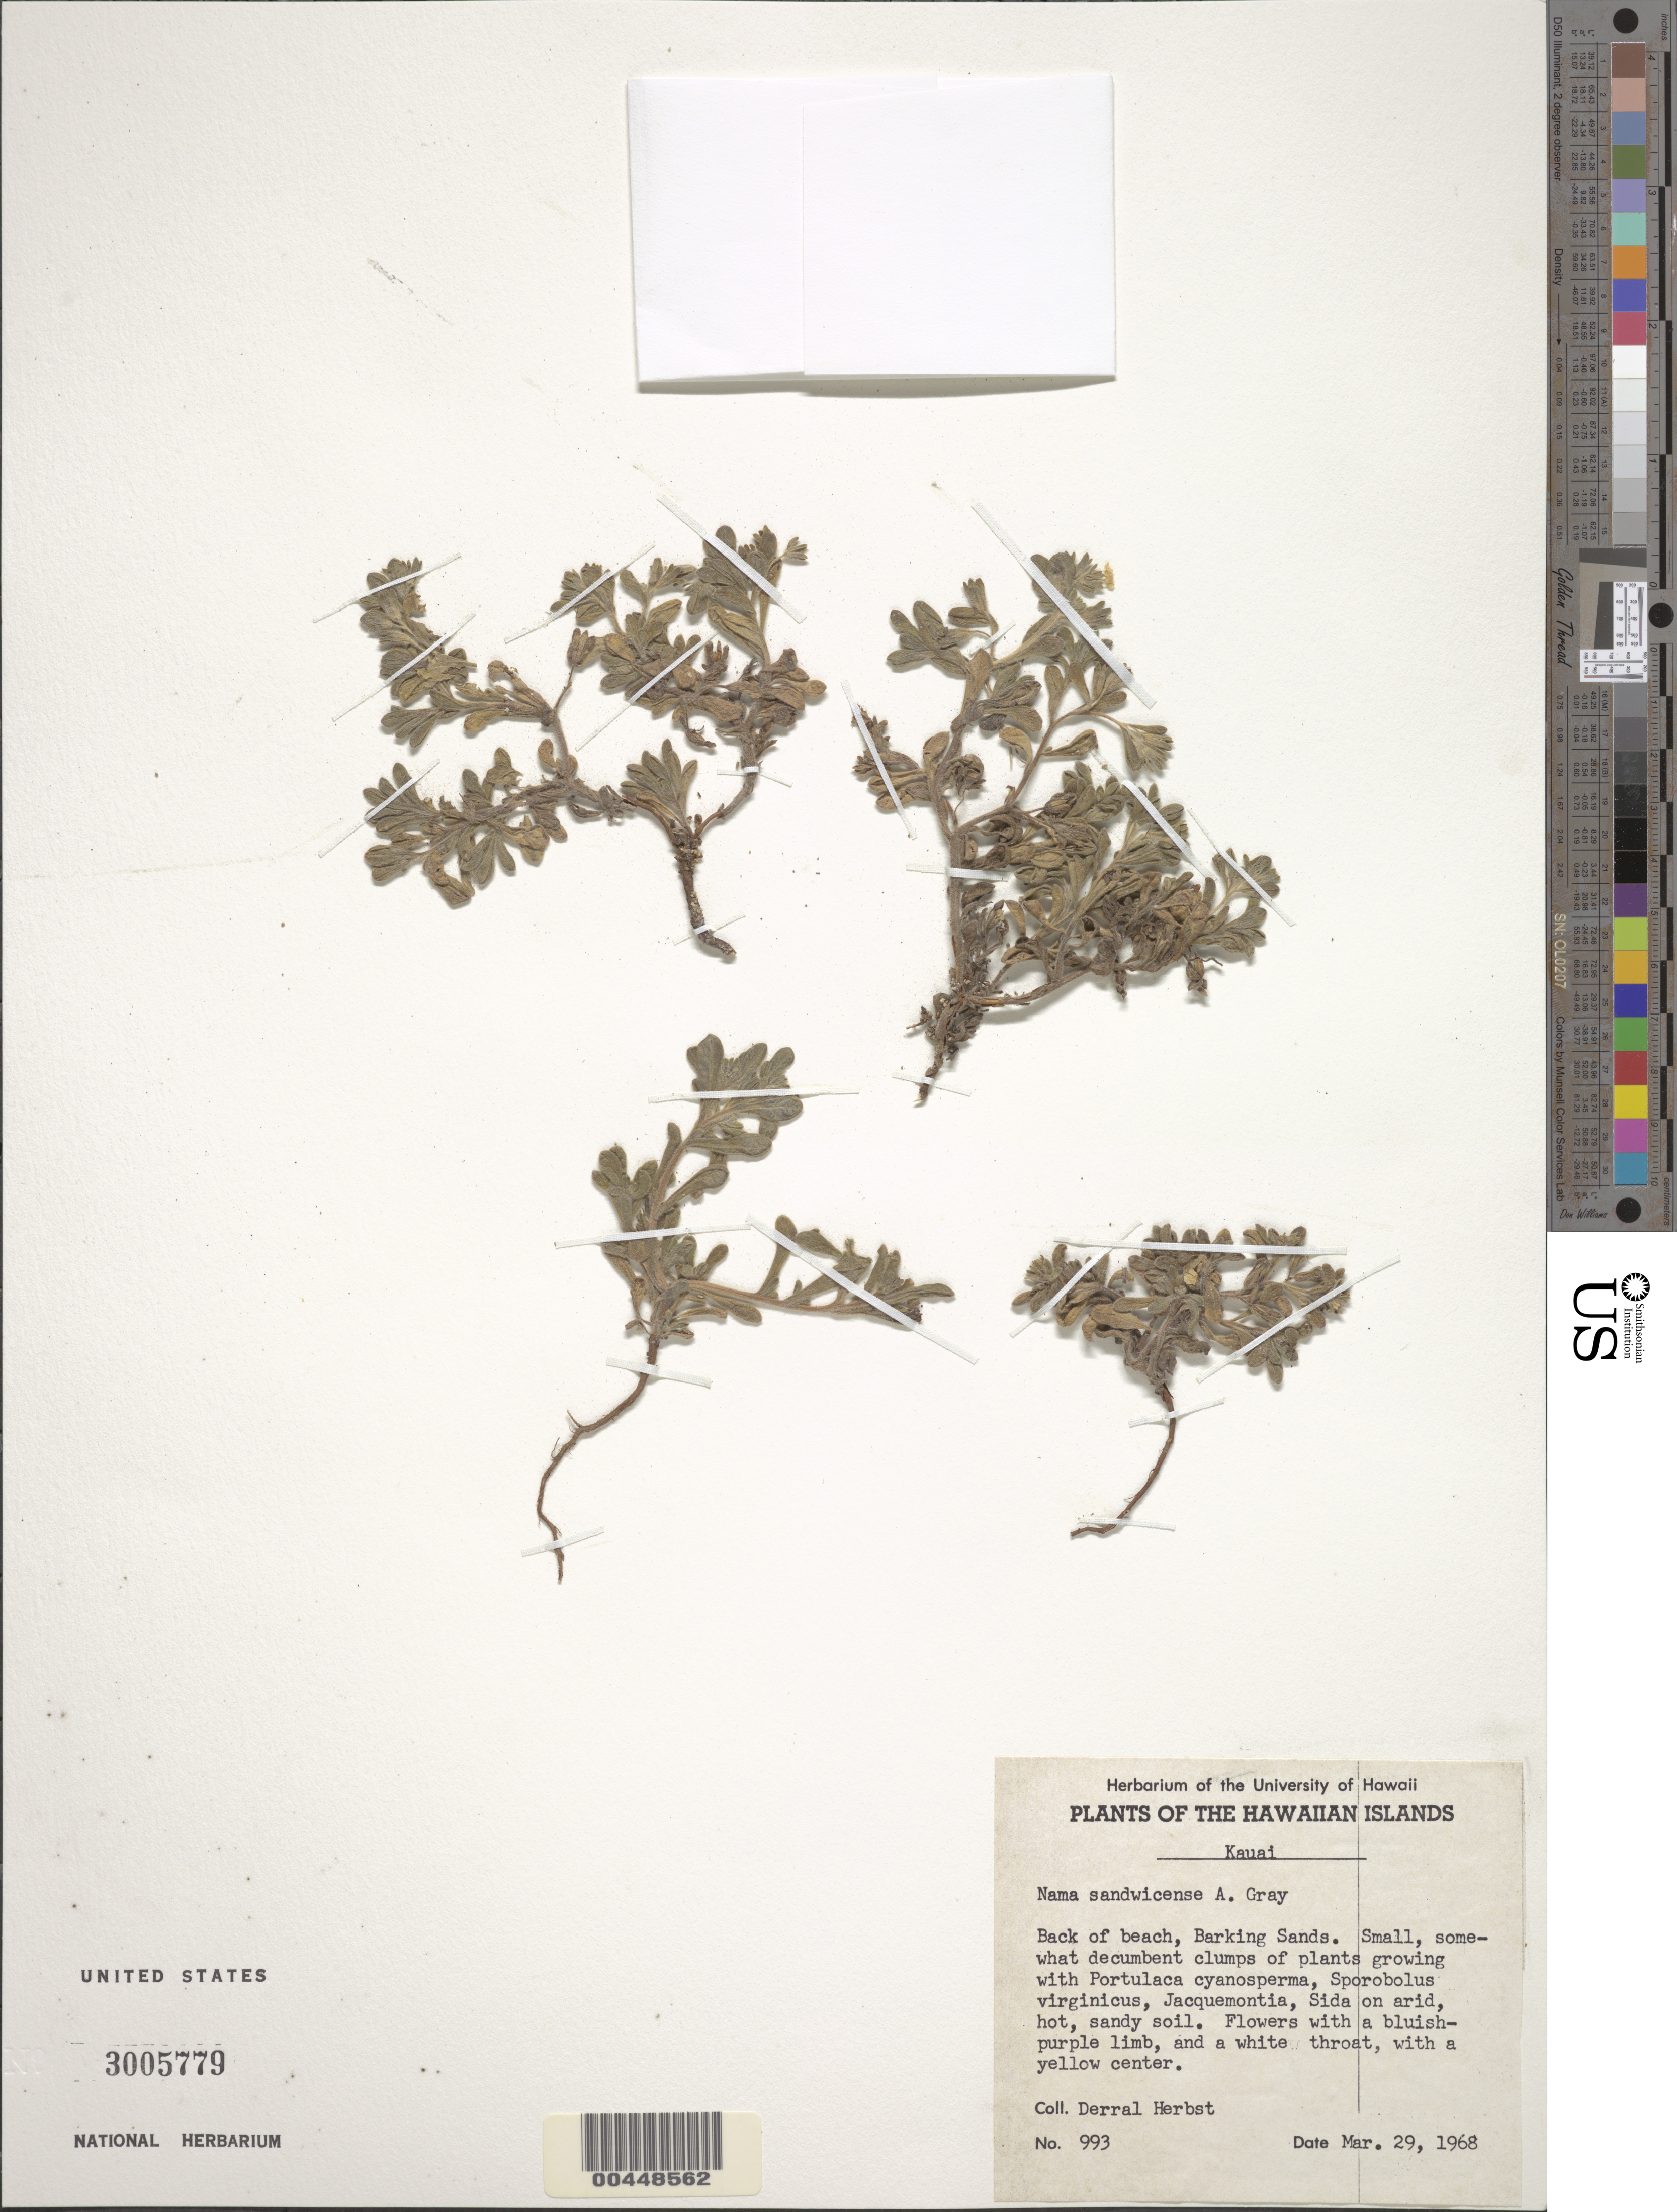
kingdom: Plantae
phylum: Tracheophyta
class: Magnoliopsida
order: Boraginales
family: Namaceae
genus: Nama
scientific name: Nama sandwicensis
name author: A. Gray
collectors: D. R. Herbst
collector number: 993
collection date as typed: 29 Mar 1968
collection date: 1968-03-29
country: United States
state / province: Hawaii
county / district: Kauai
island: Kaua'i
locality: Back of beach, Barking Sands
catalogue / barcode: US 3005779